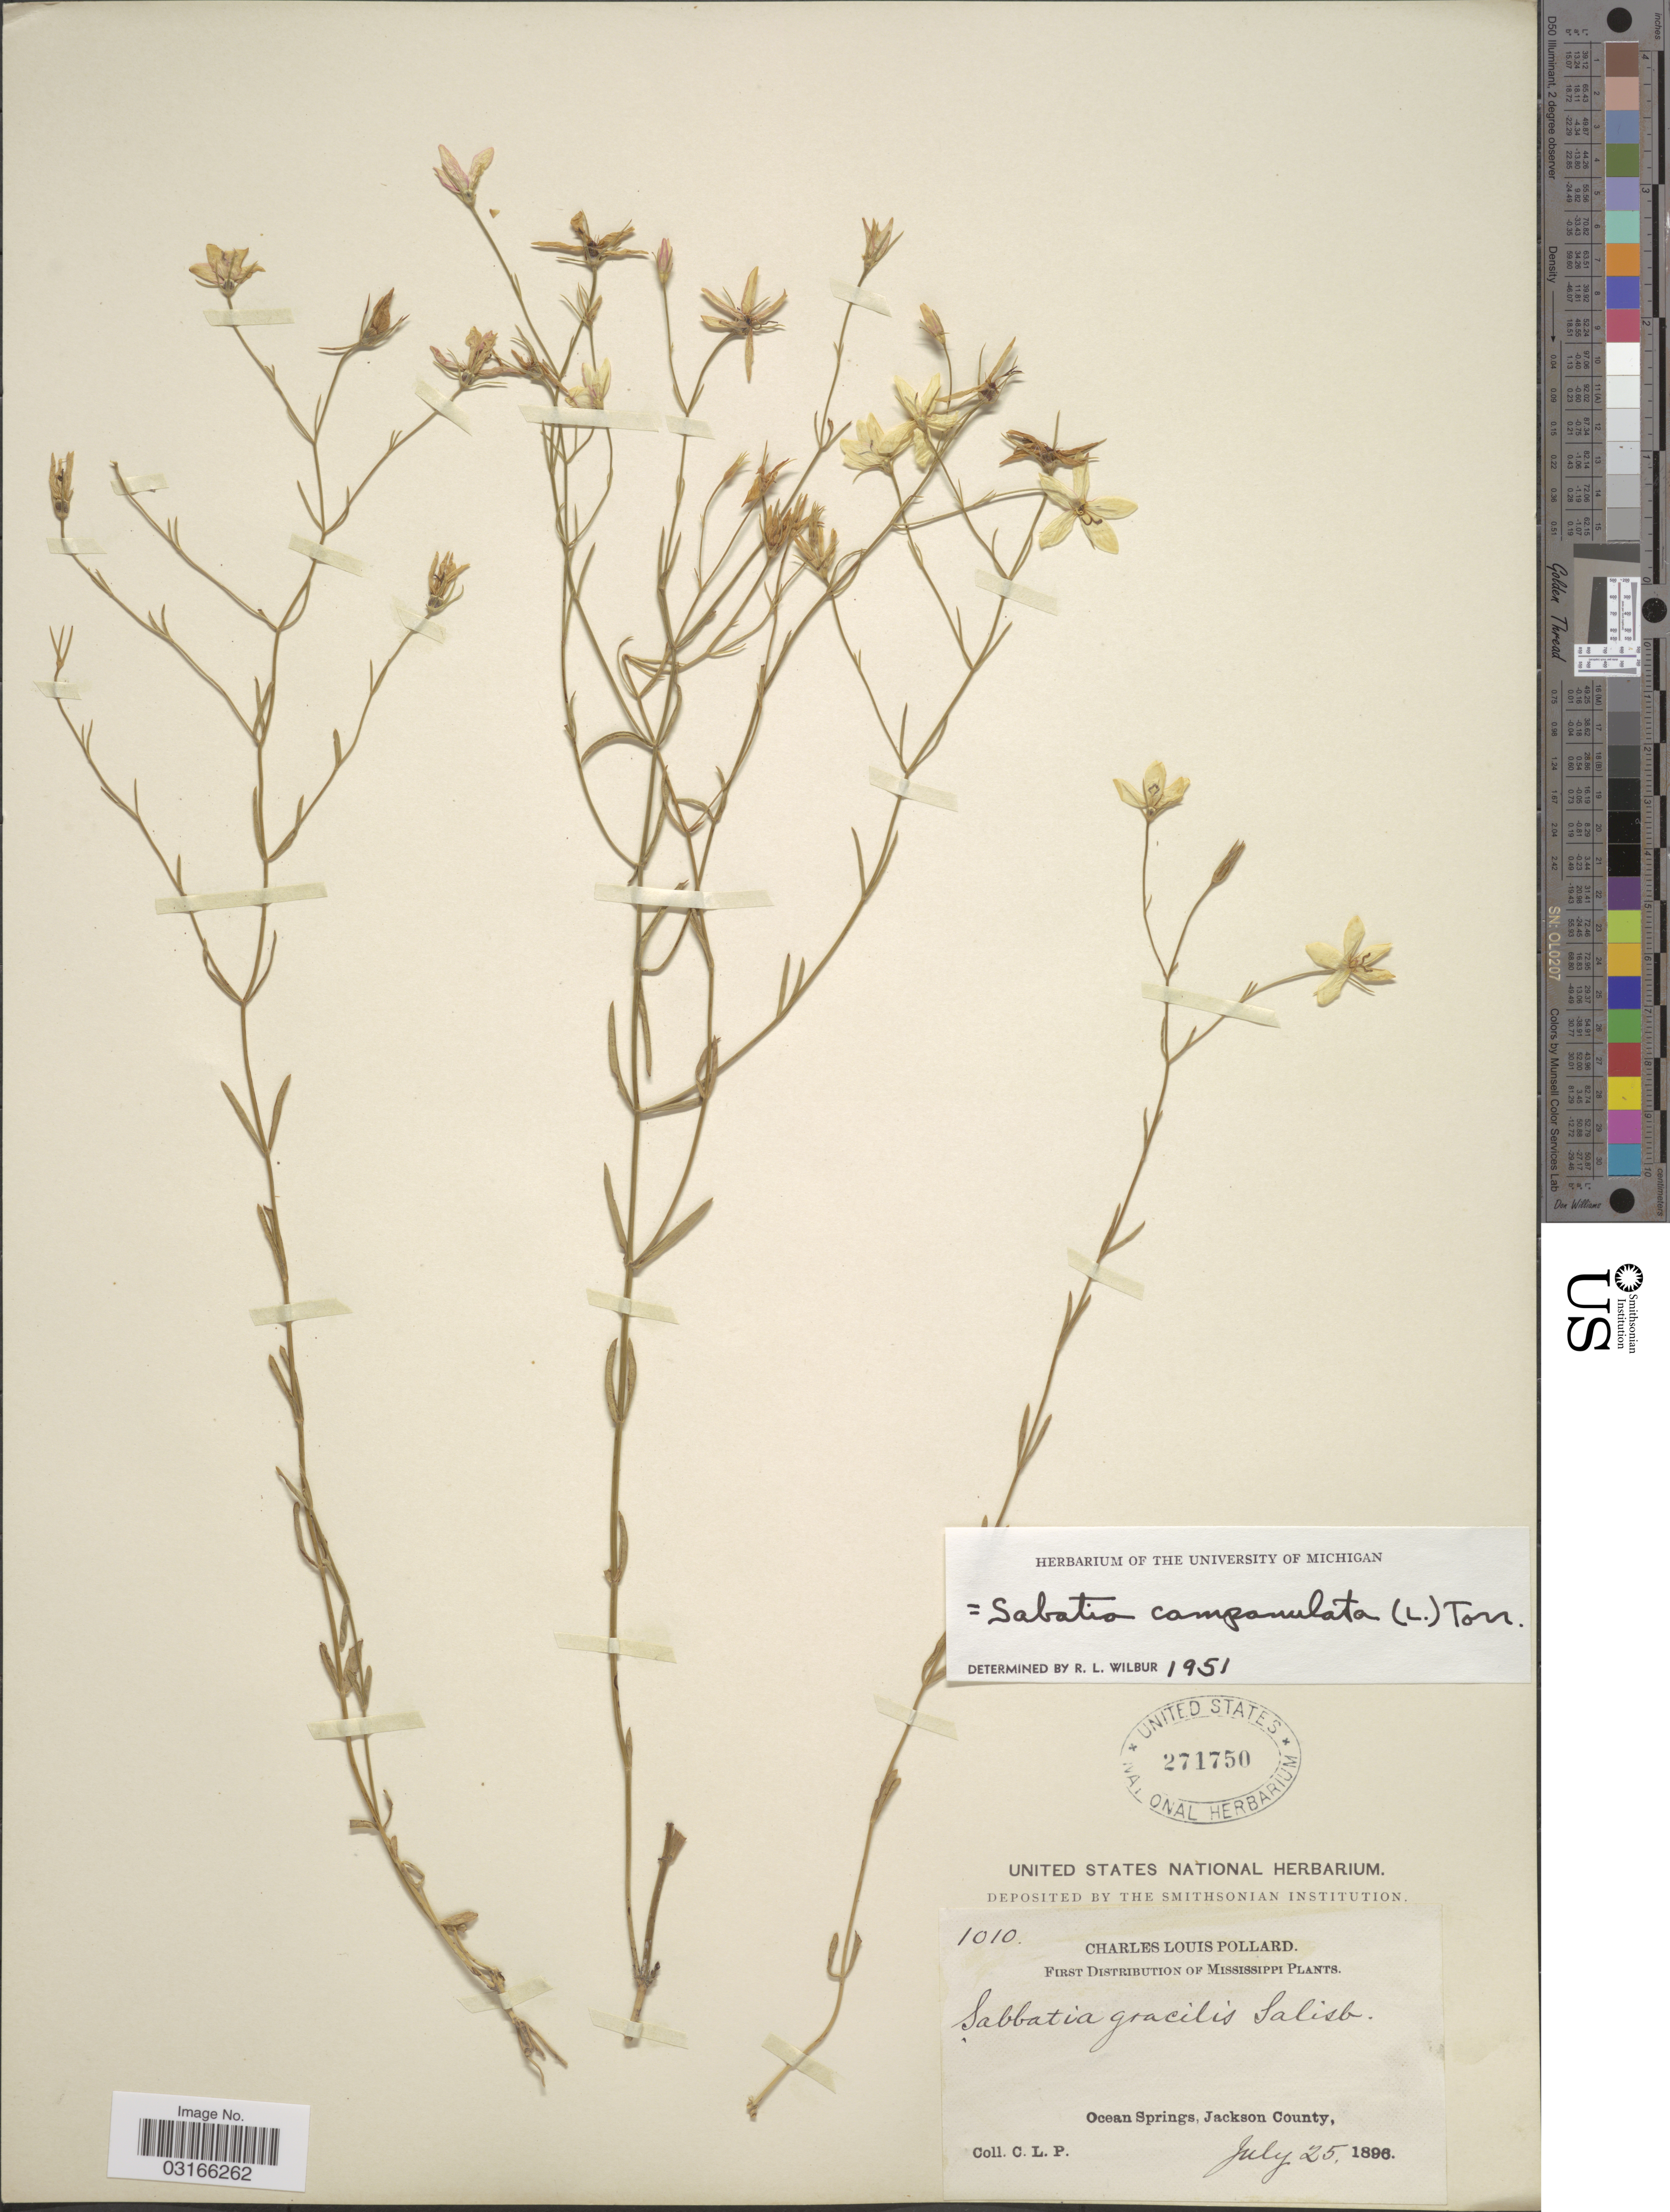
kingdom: Plantae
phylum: Tracheophyta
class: Magnoliopsida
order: Gentianales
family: Gentianaceae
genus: Sabatia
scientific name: Sabatia campanulata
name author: (L.) Torr.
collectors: C. L. Pollard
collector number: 1010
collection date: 1896-07-25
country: United States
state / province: Mississippi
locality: Ocean Springs, Jackson County.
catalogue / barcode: US 271750